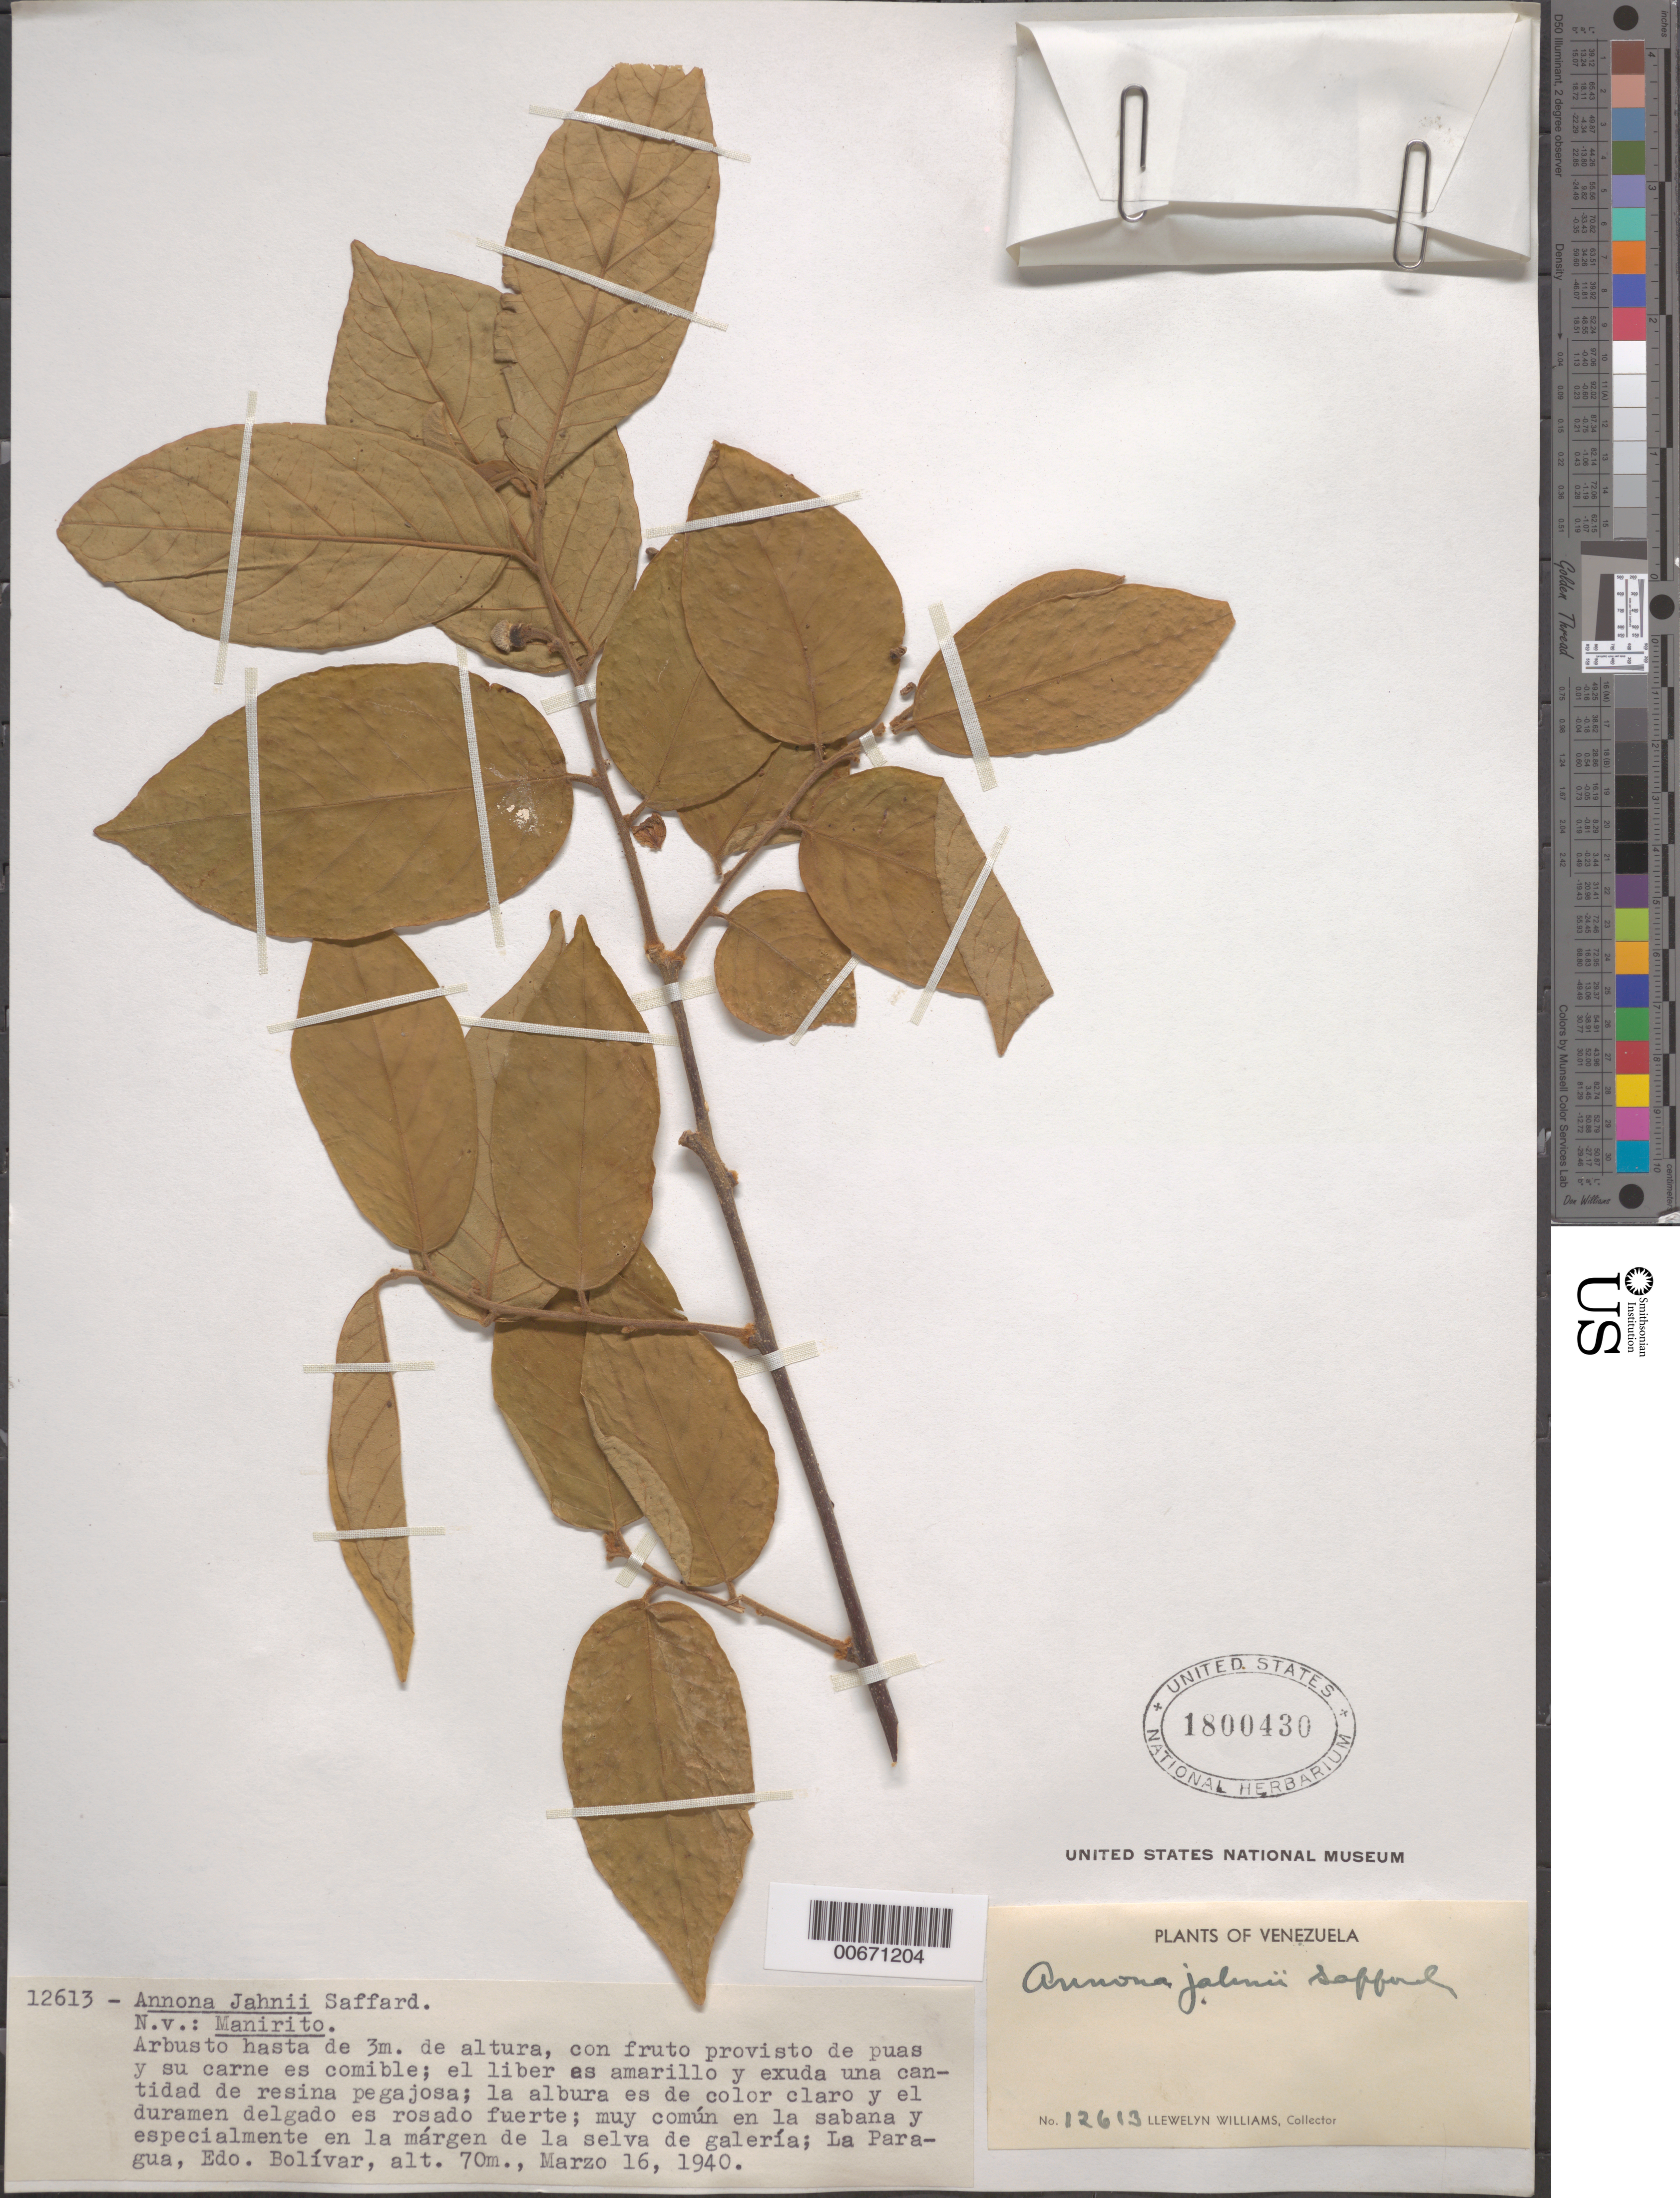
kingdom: Plantae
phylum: Tracheophyta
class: Magnoliopsida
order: Magnoliales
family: Annonaceae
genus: Annona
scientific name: Annona jahnii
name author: Saff.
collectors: Ll. Williams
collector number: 12613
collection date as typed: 16-Mar-40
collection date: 1940-03-16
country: Venezuela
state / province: Bolívar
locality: La Paragua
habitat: Sabana y en la margen de la selva de galería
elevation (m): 70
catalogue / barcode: US 1800430